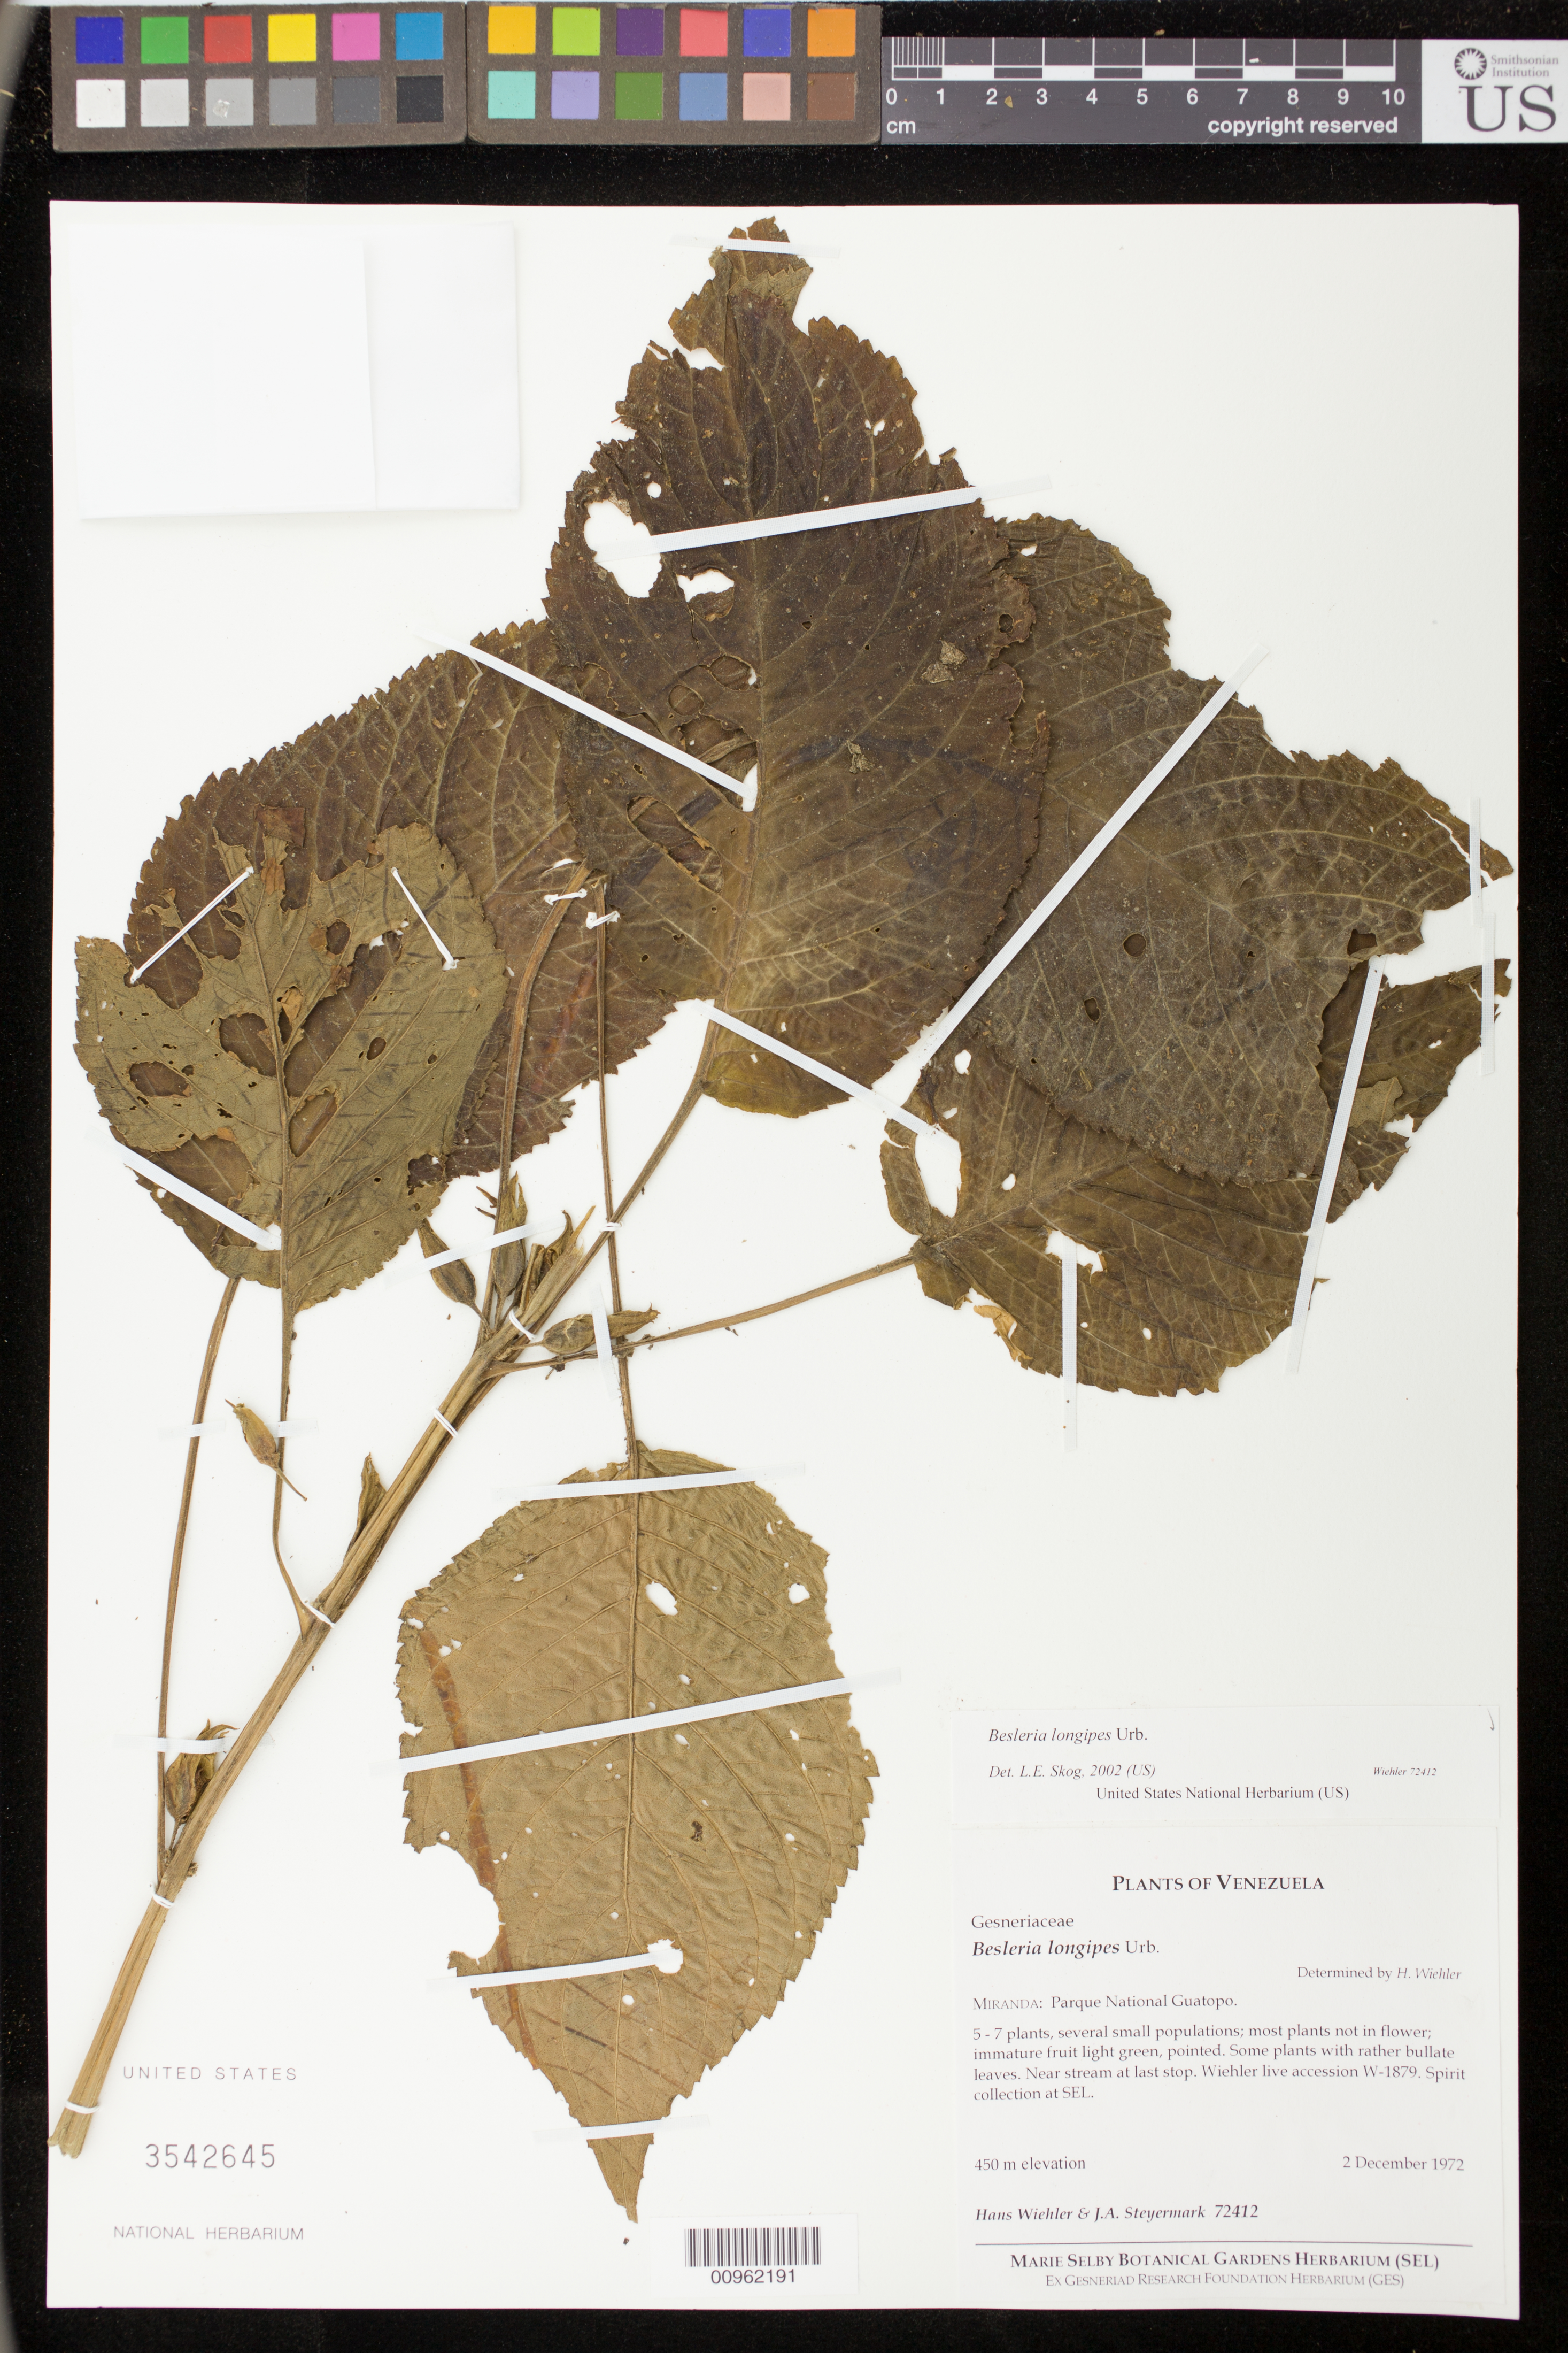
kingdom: Plantae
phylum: Tracheophyta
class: Magnoliopsida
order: Lamiales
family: Gesneriaceae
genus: Besleria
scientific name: Besleria longipes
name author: Urb.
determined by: Skog, Laurence E.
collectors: H. J. Wiehler & J. Steyermark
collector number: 72412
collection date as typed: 02 Dec 1972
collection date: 1972-12-02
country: Venezuela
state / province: Miranda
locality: Parque National Guatopo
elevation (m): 450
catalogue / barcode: US 3542645